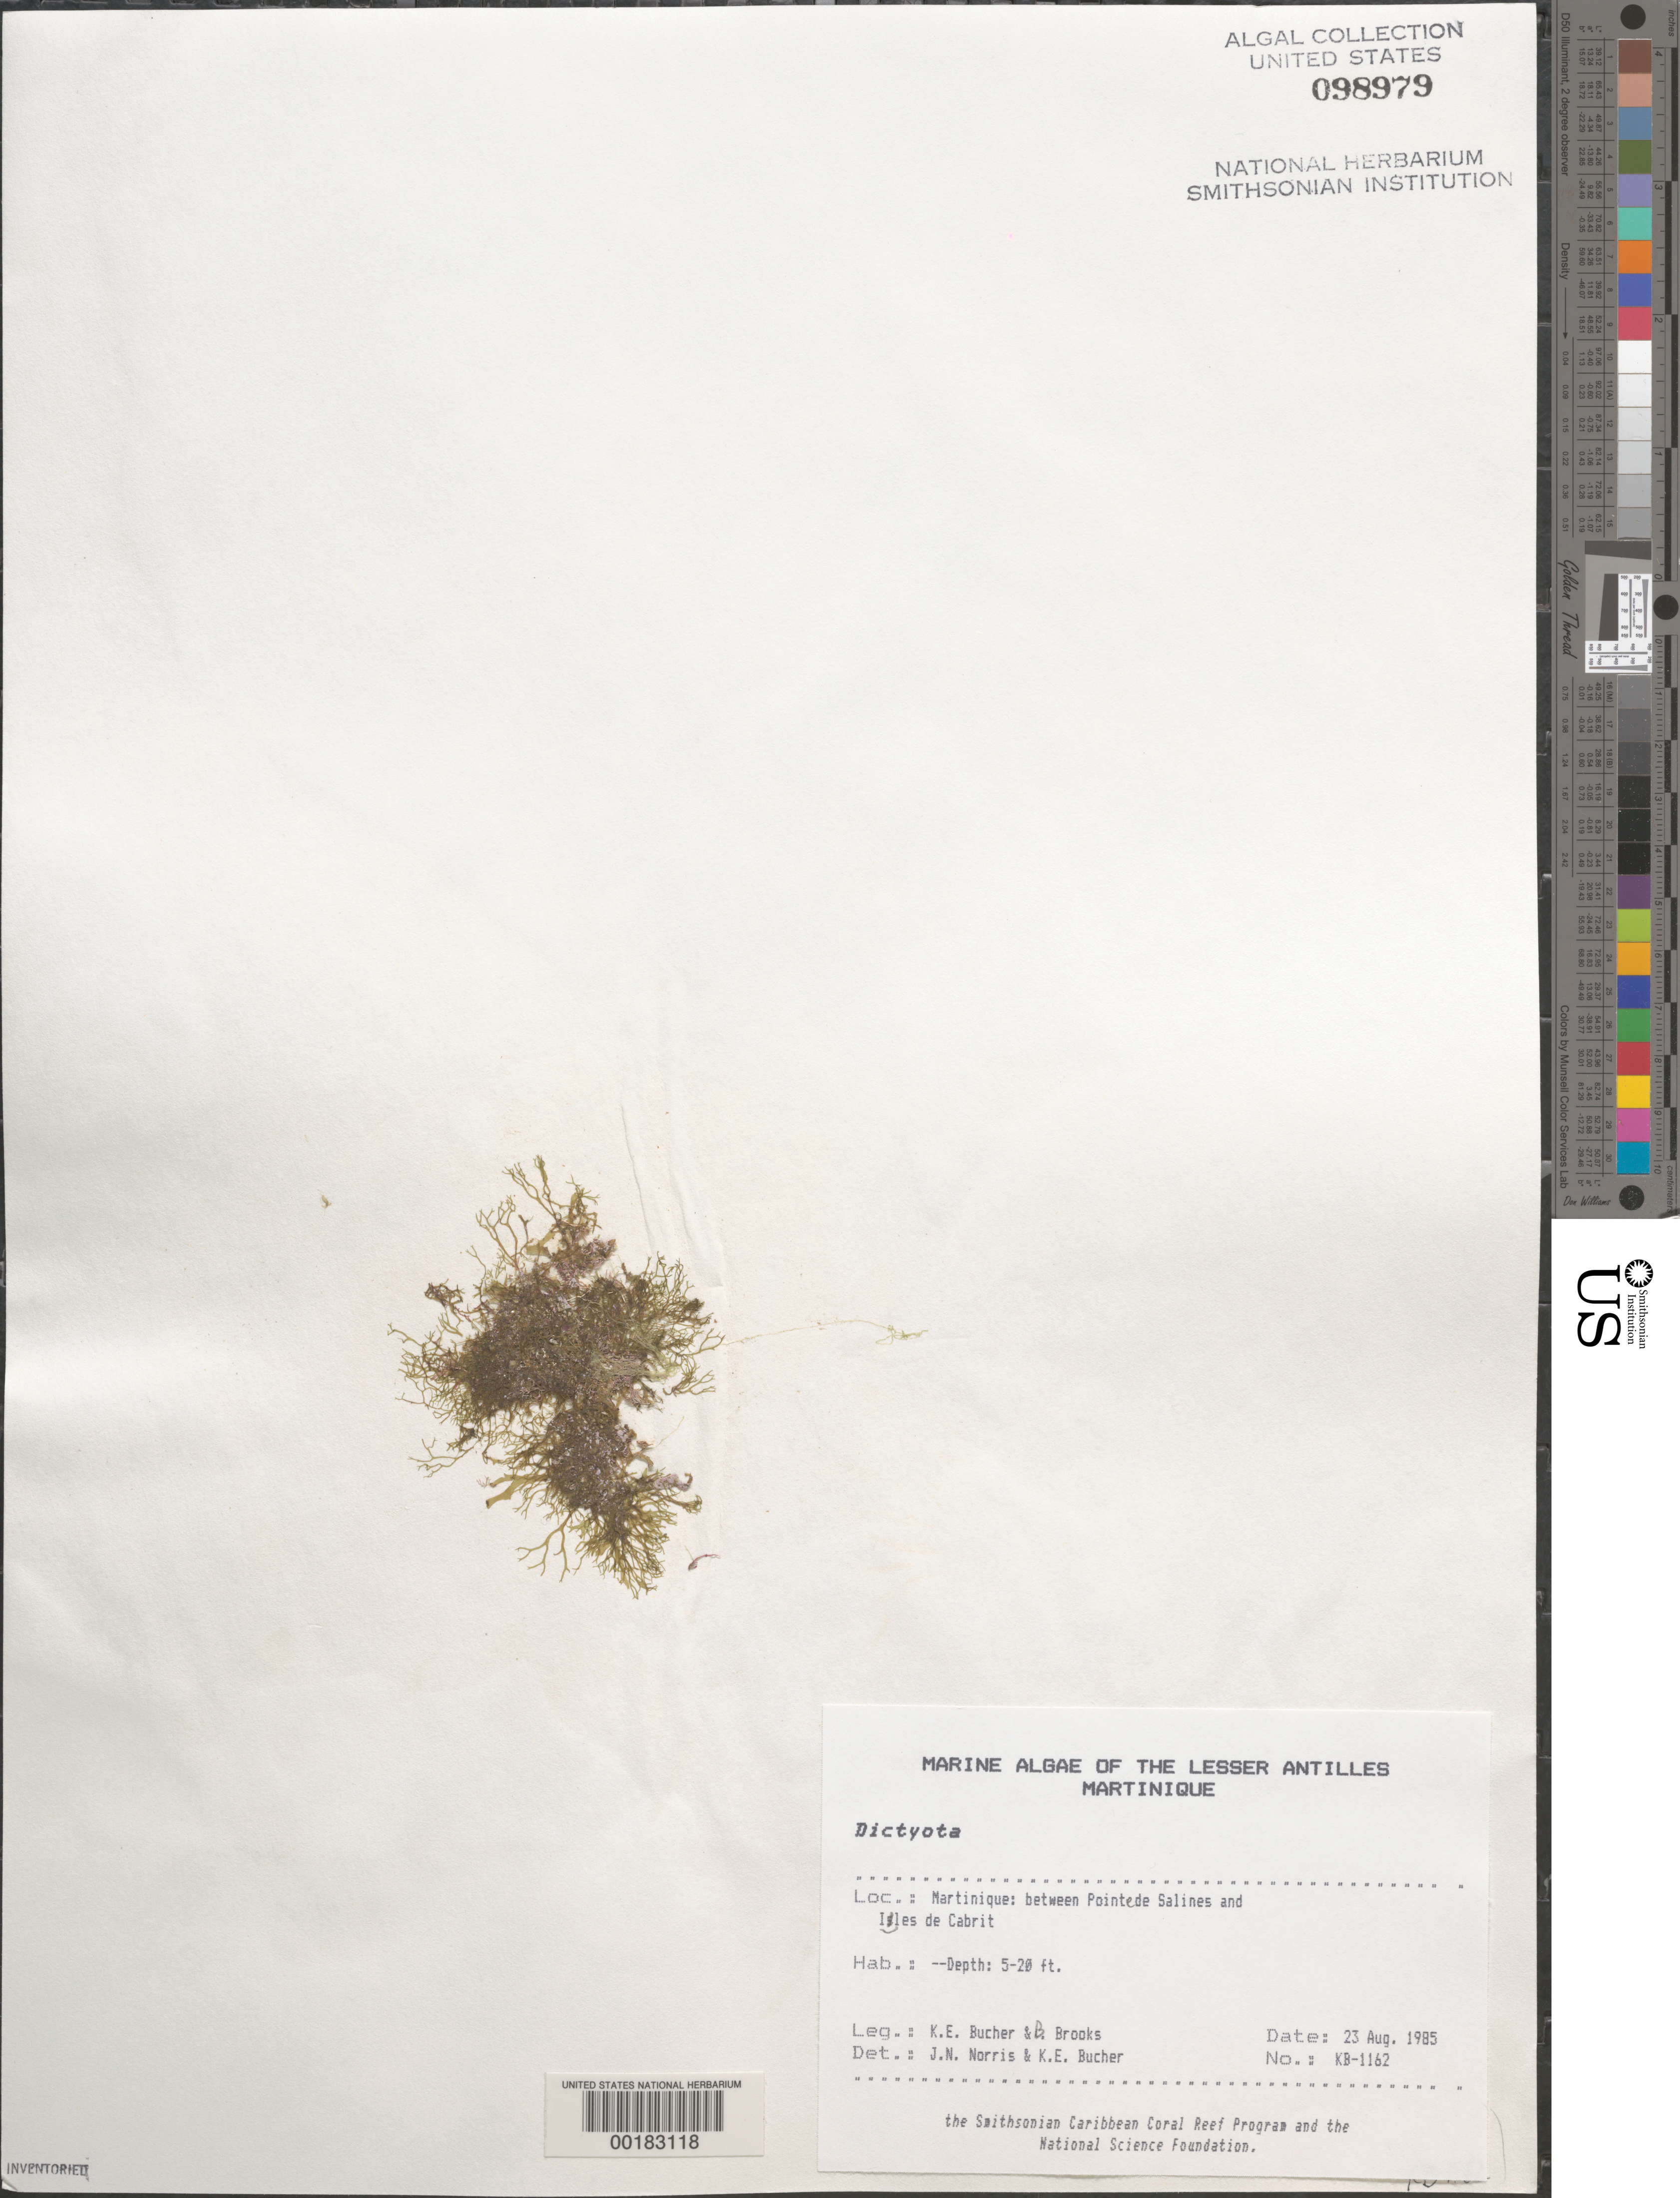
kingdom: Chromista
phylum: Ochrophyta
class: Phaeophyceae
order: Dictyotales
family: Dictyotaceae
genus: Dictyota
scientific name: Dictyota sp.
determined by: Norris, J. N.; Bucher, K. E.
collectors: K. E. Bucher & B. Brooks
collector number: Kb-1162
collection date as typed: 23 Aug 1985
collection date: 1985-08-23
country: Martinique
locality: Between Pointe de Salines and Iles de Cabrit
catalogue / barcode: US 98979